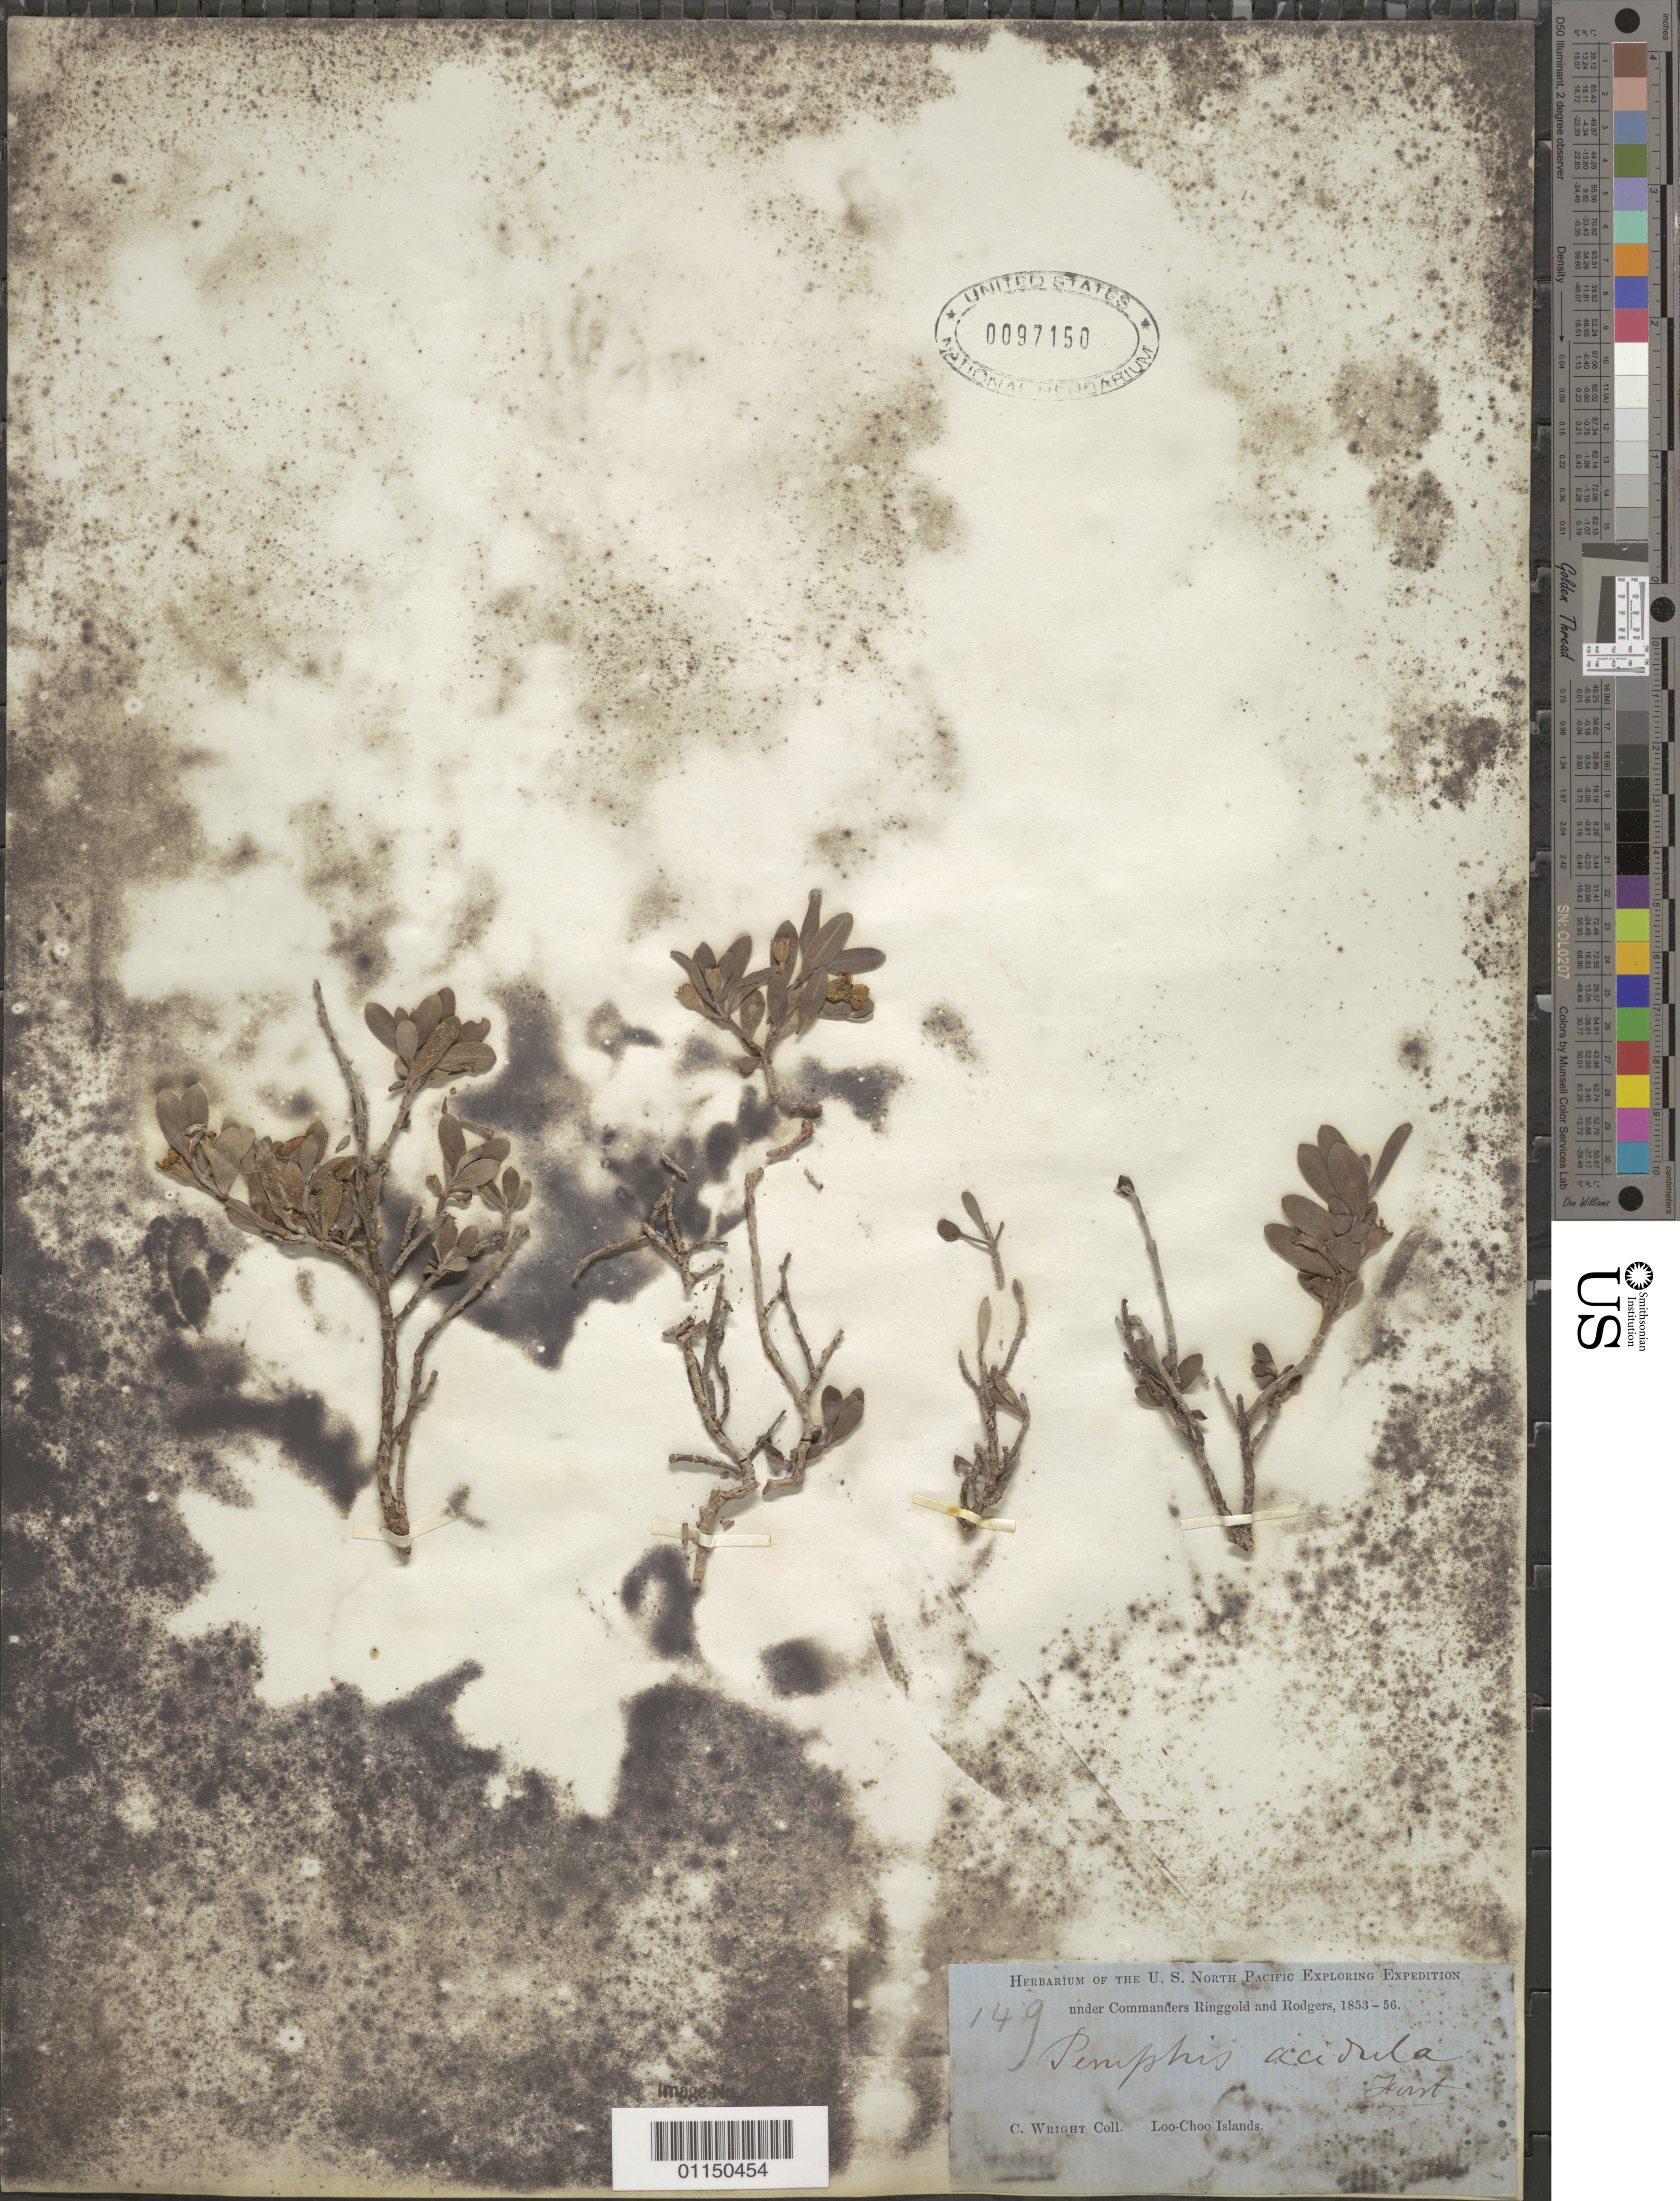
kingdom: Plantae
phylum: Tracheophyta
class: Magnoliopsida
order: Myrtales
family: Lythraceae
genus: Pemphis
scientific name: Pemphis acidula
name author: J.R. Forst. & G. Forst.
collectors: C. Wright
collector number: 149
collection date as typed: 1853 to -- --- 1856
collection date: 1853/1856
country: Japan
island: Ryukyu Islands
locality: Loo Choo Islands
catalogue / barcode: US 97150